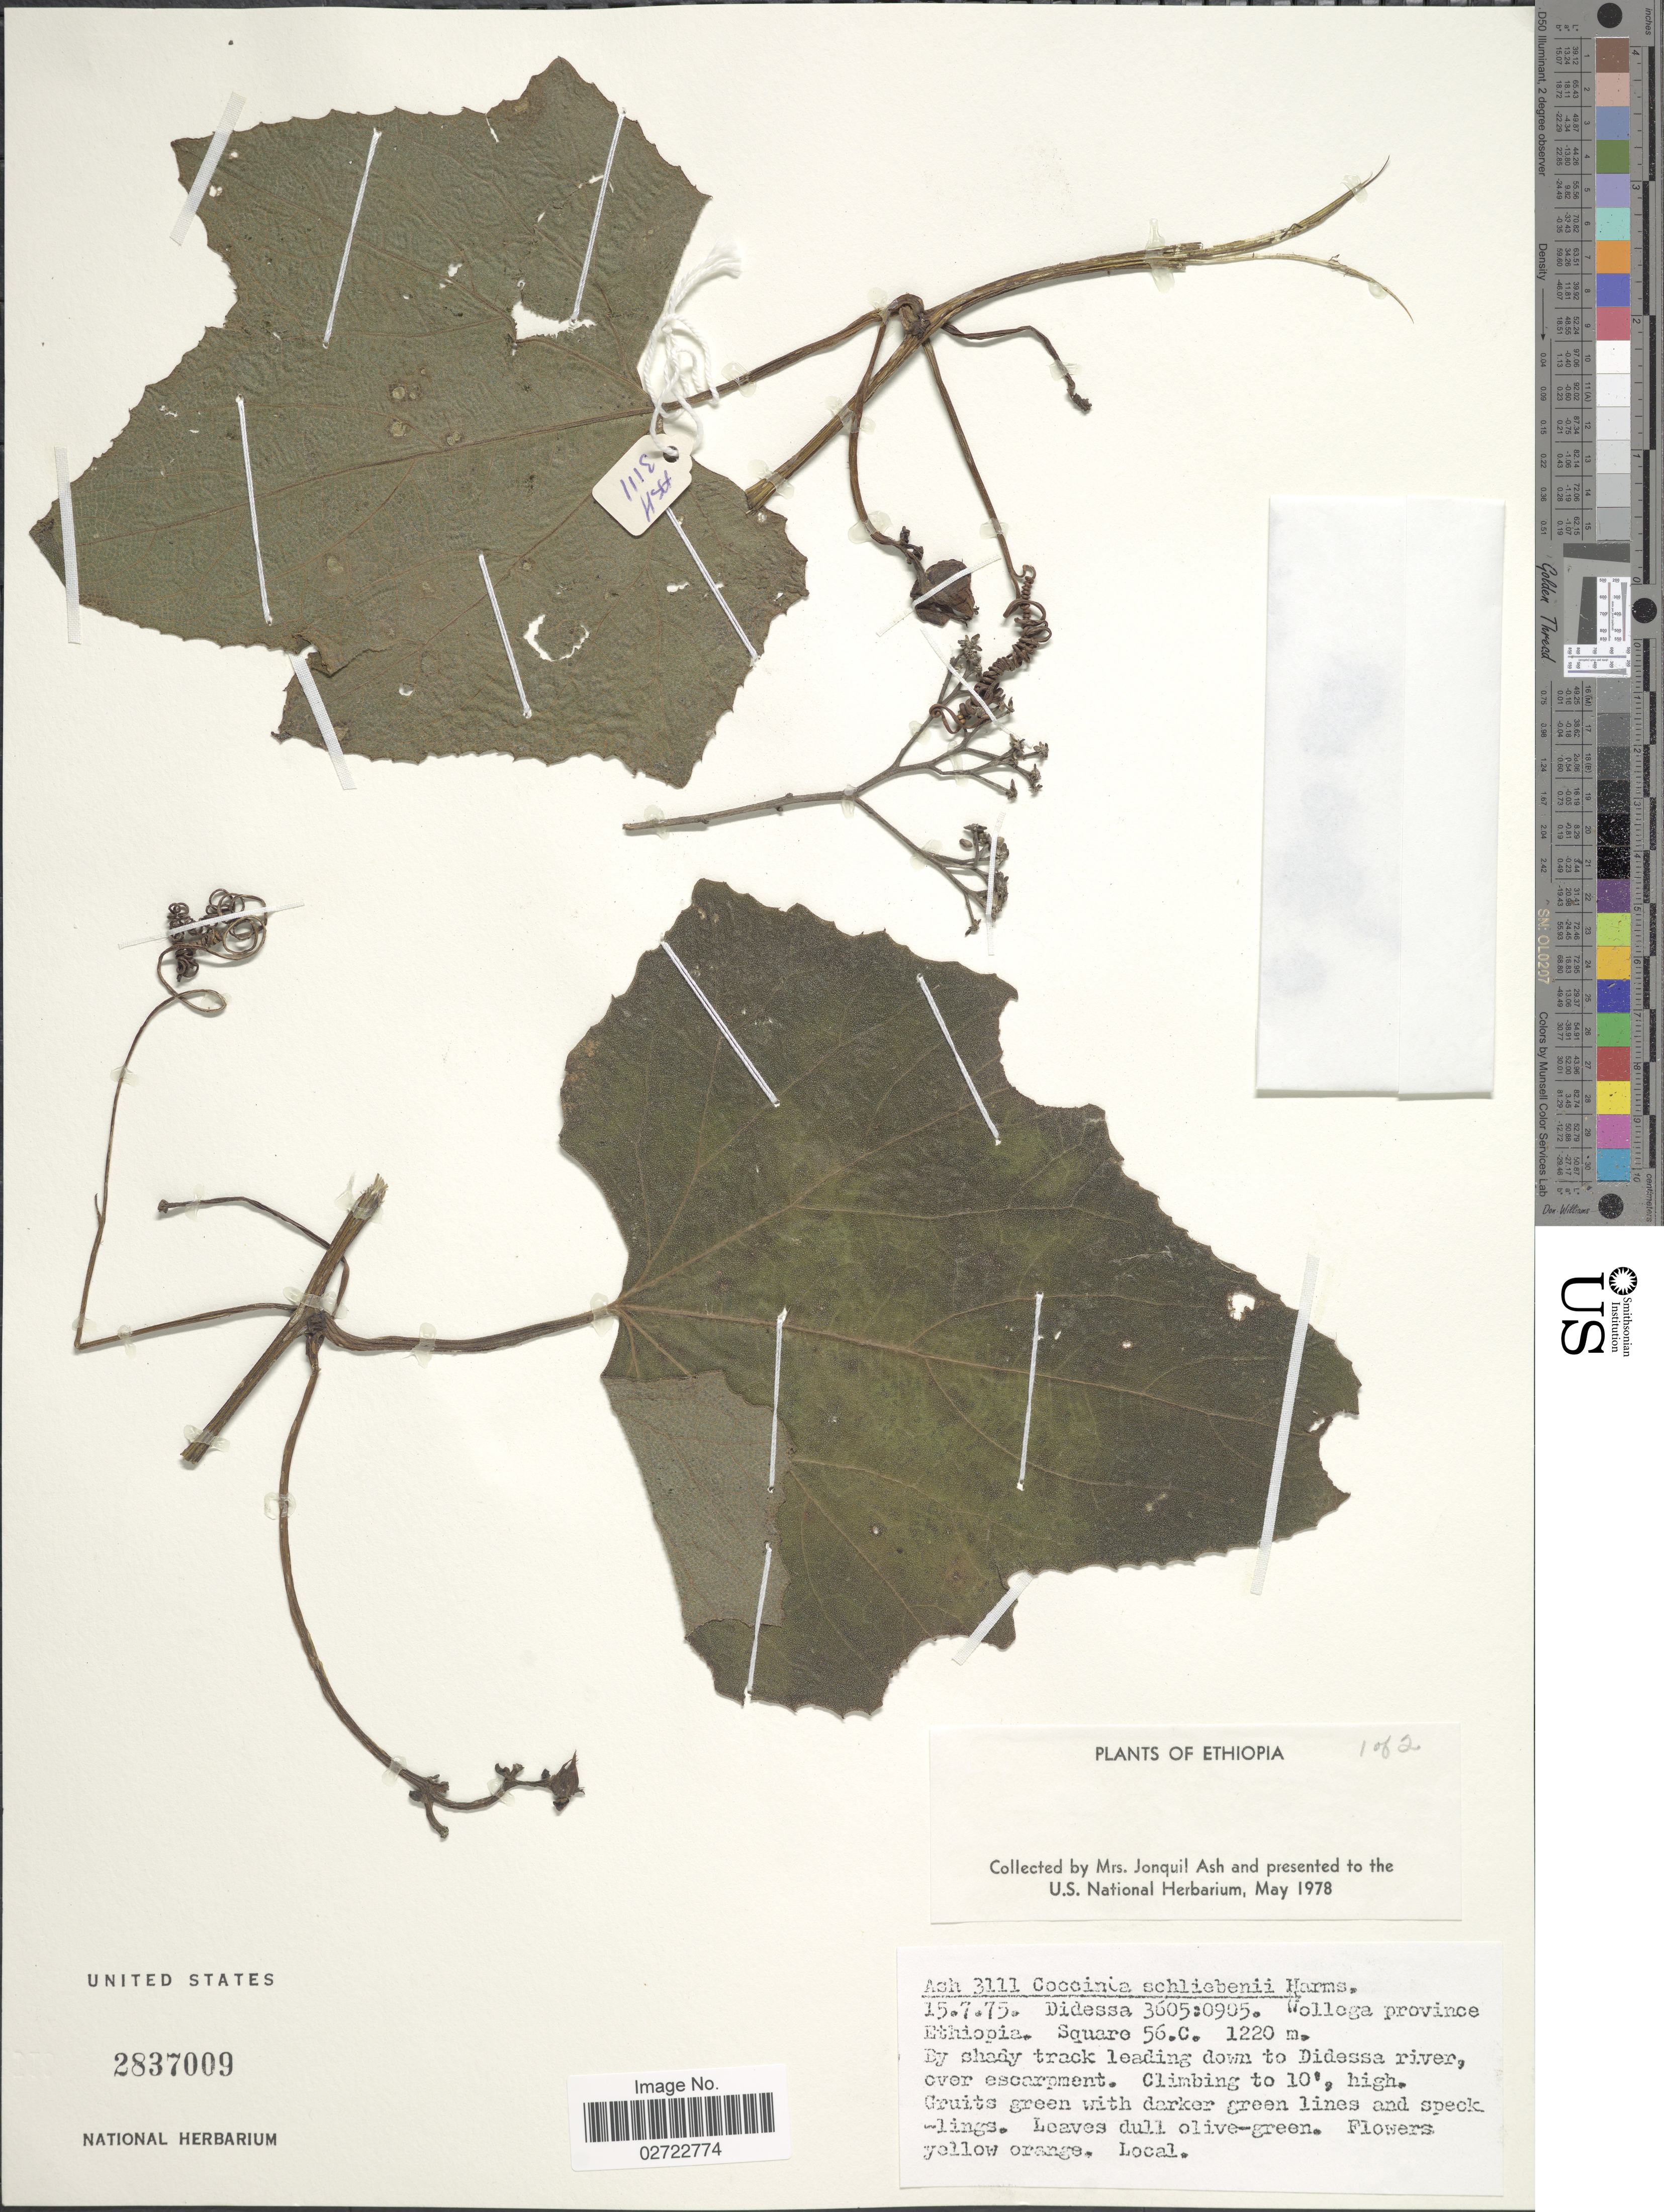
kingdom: Plantae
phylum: Tracheophyta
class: Magnoliopsida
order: Cucurbitales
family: Cucurbitaceae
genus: Coccinia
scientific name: Coccinia schliebenii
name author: Harms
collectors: J. Ash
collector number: Ash 3111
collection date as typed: Transcribed d/m/y: 15/7/75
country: Ethiopia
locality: Didessa 3605:0905. Wollega province. Square 56.C. Track leading down to Didessa river, over escarpment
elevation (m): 1220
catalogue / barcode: US 2837009